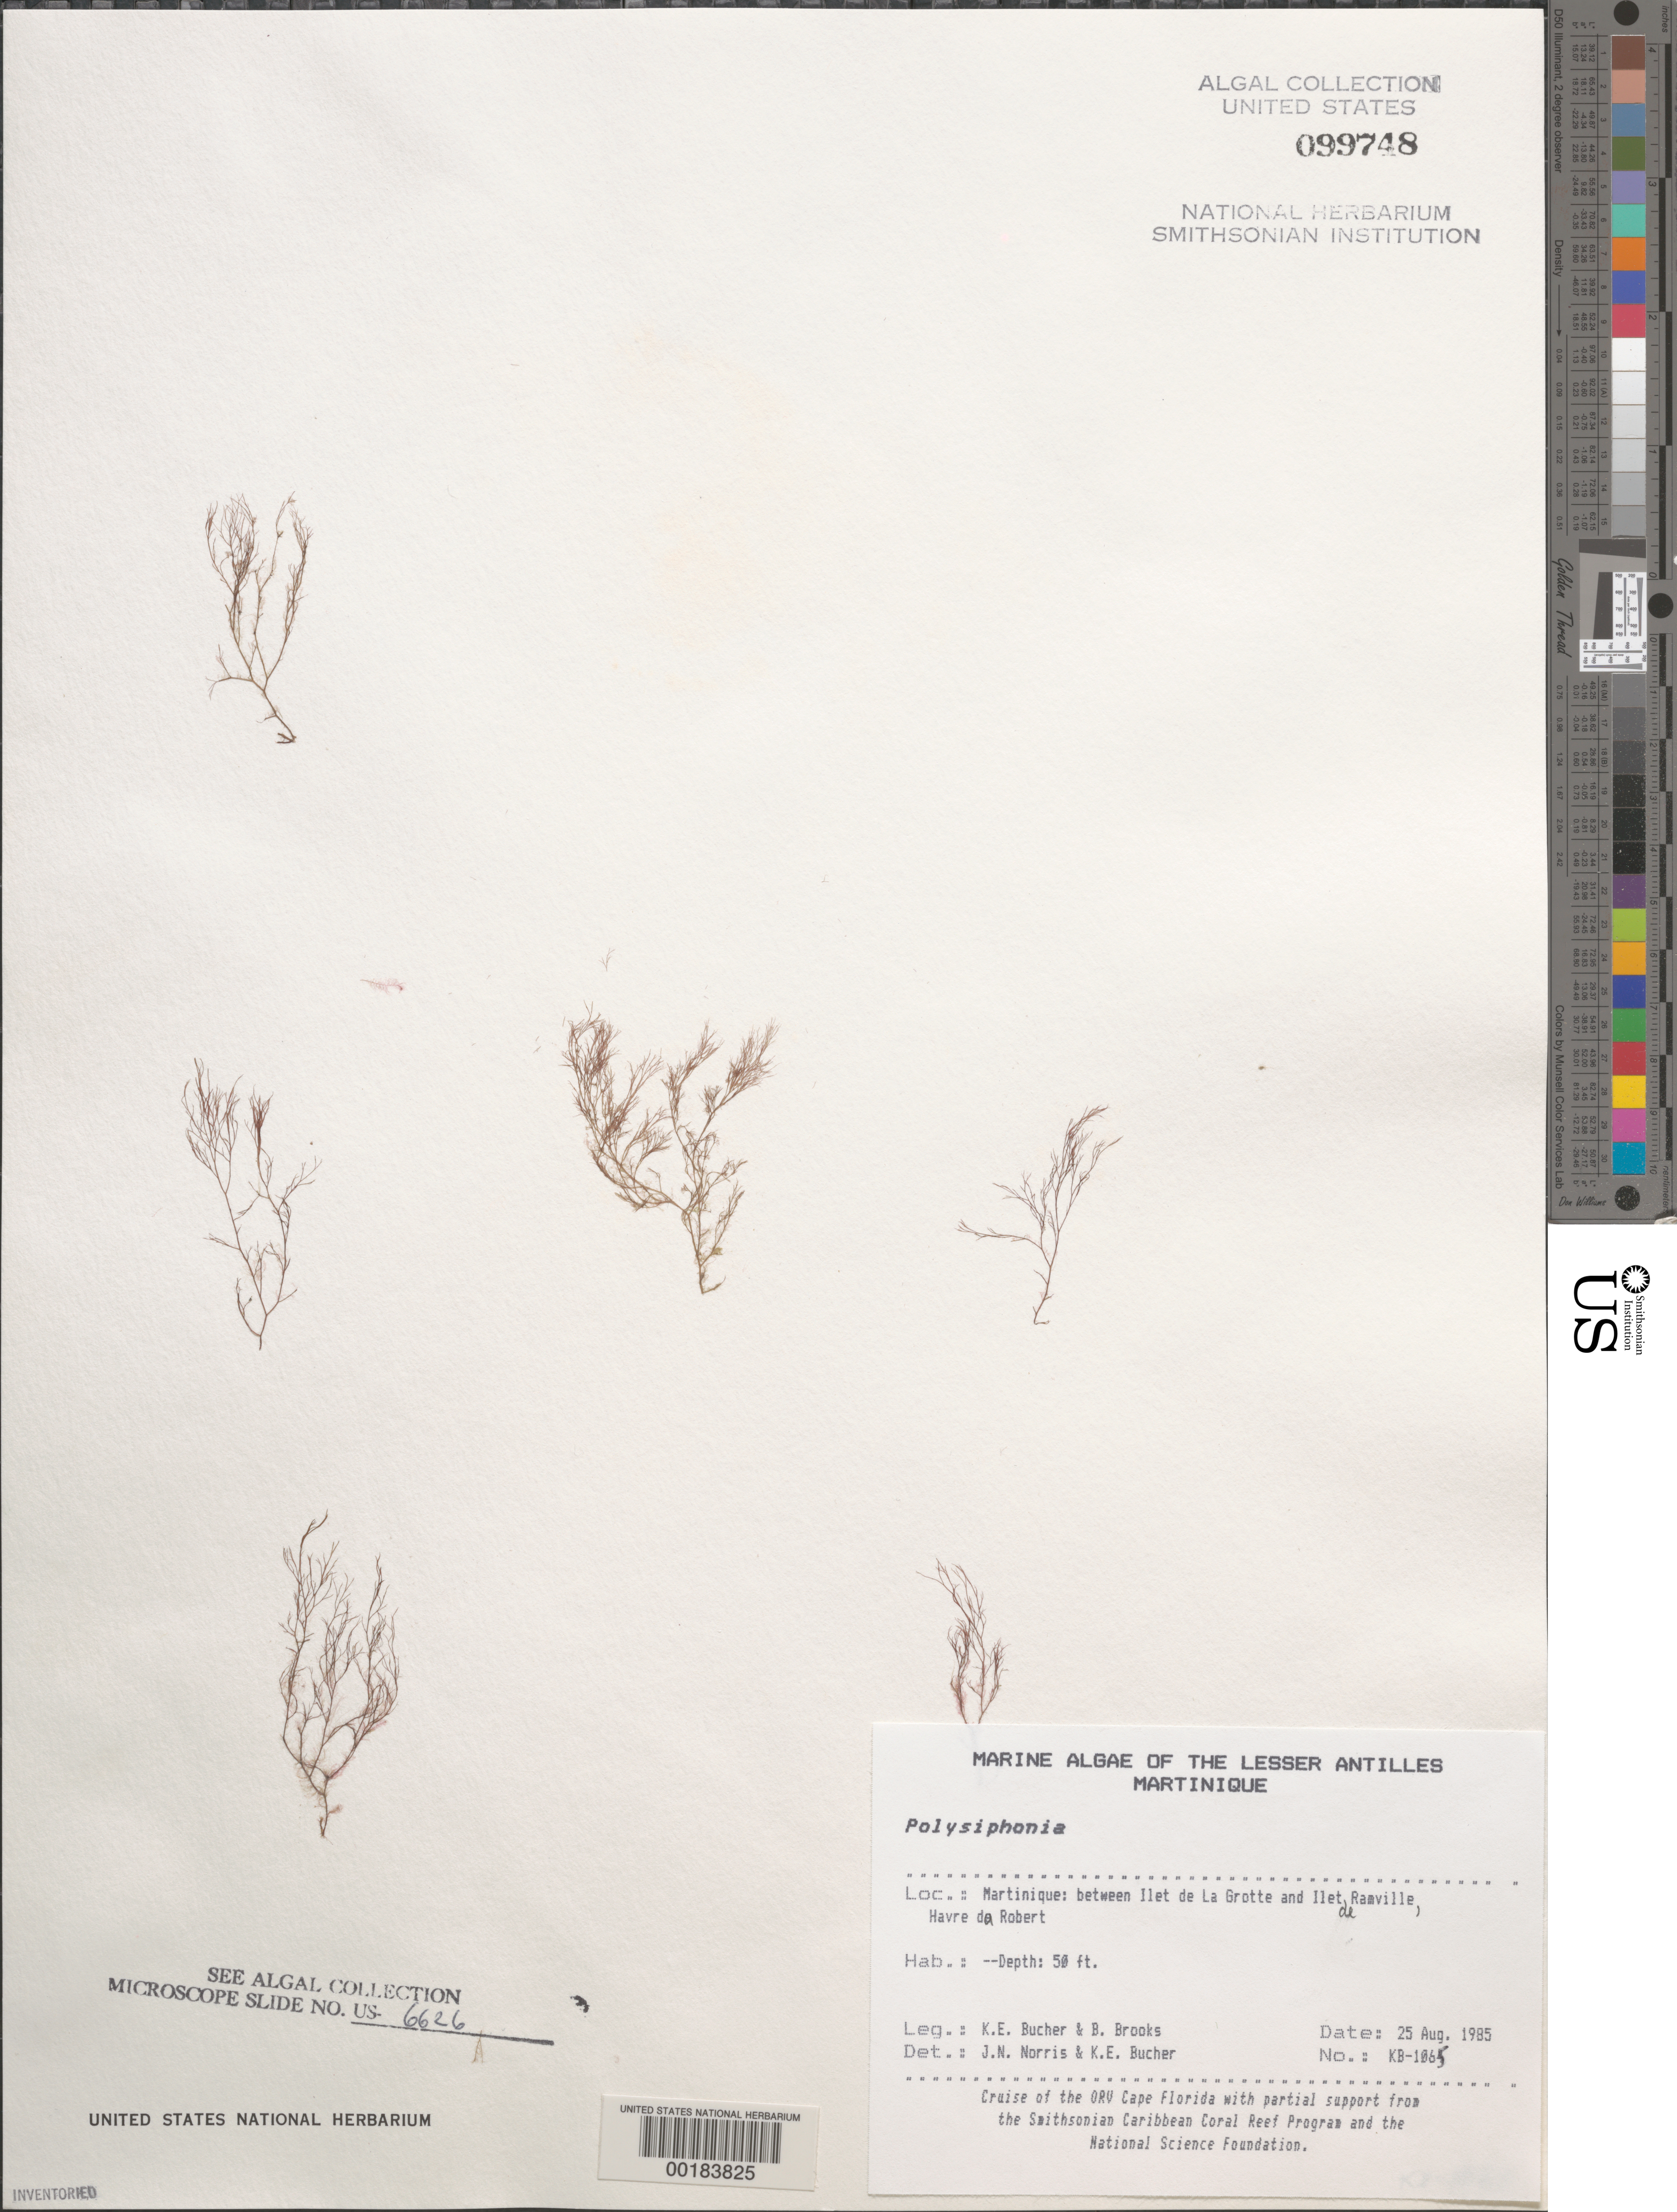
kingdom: Plantae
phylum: Rhodophyta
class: Florideophyceae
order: Ceramiales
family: Rhodomelaceae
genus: Polysiphonia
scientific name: Polysiphonia sp.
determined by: Norris, J. N.; Bucher, K. E.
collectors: K. E. Bucher & B. Brooks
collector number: Kb-1065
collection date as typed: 25 Aug 1985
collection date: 1985-08-25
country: Martinique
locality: Between Ilet de la Grotte and Ilet de Ramville, Havre du Robert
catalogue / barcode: US 99748